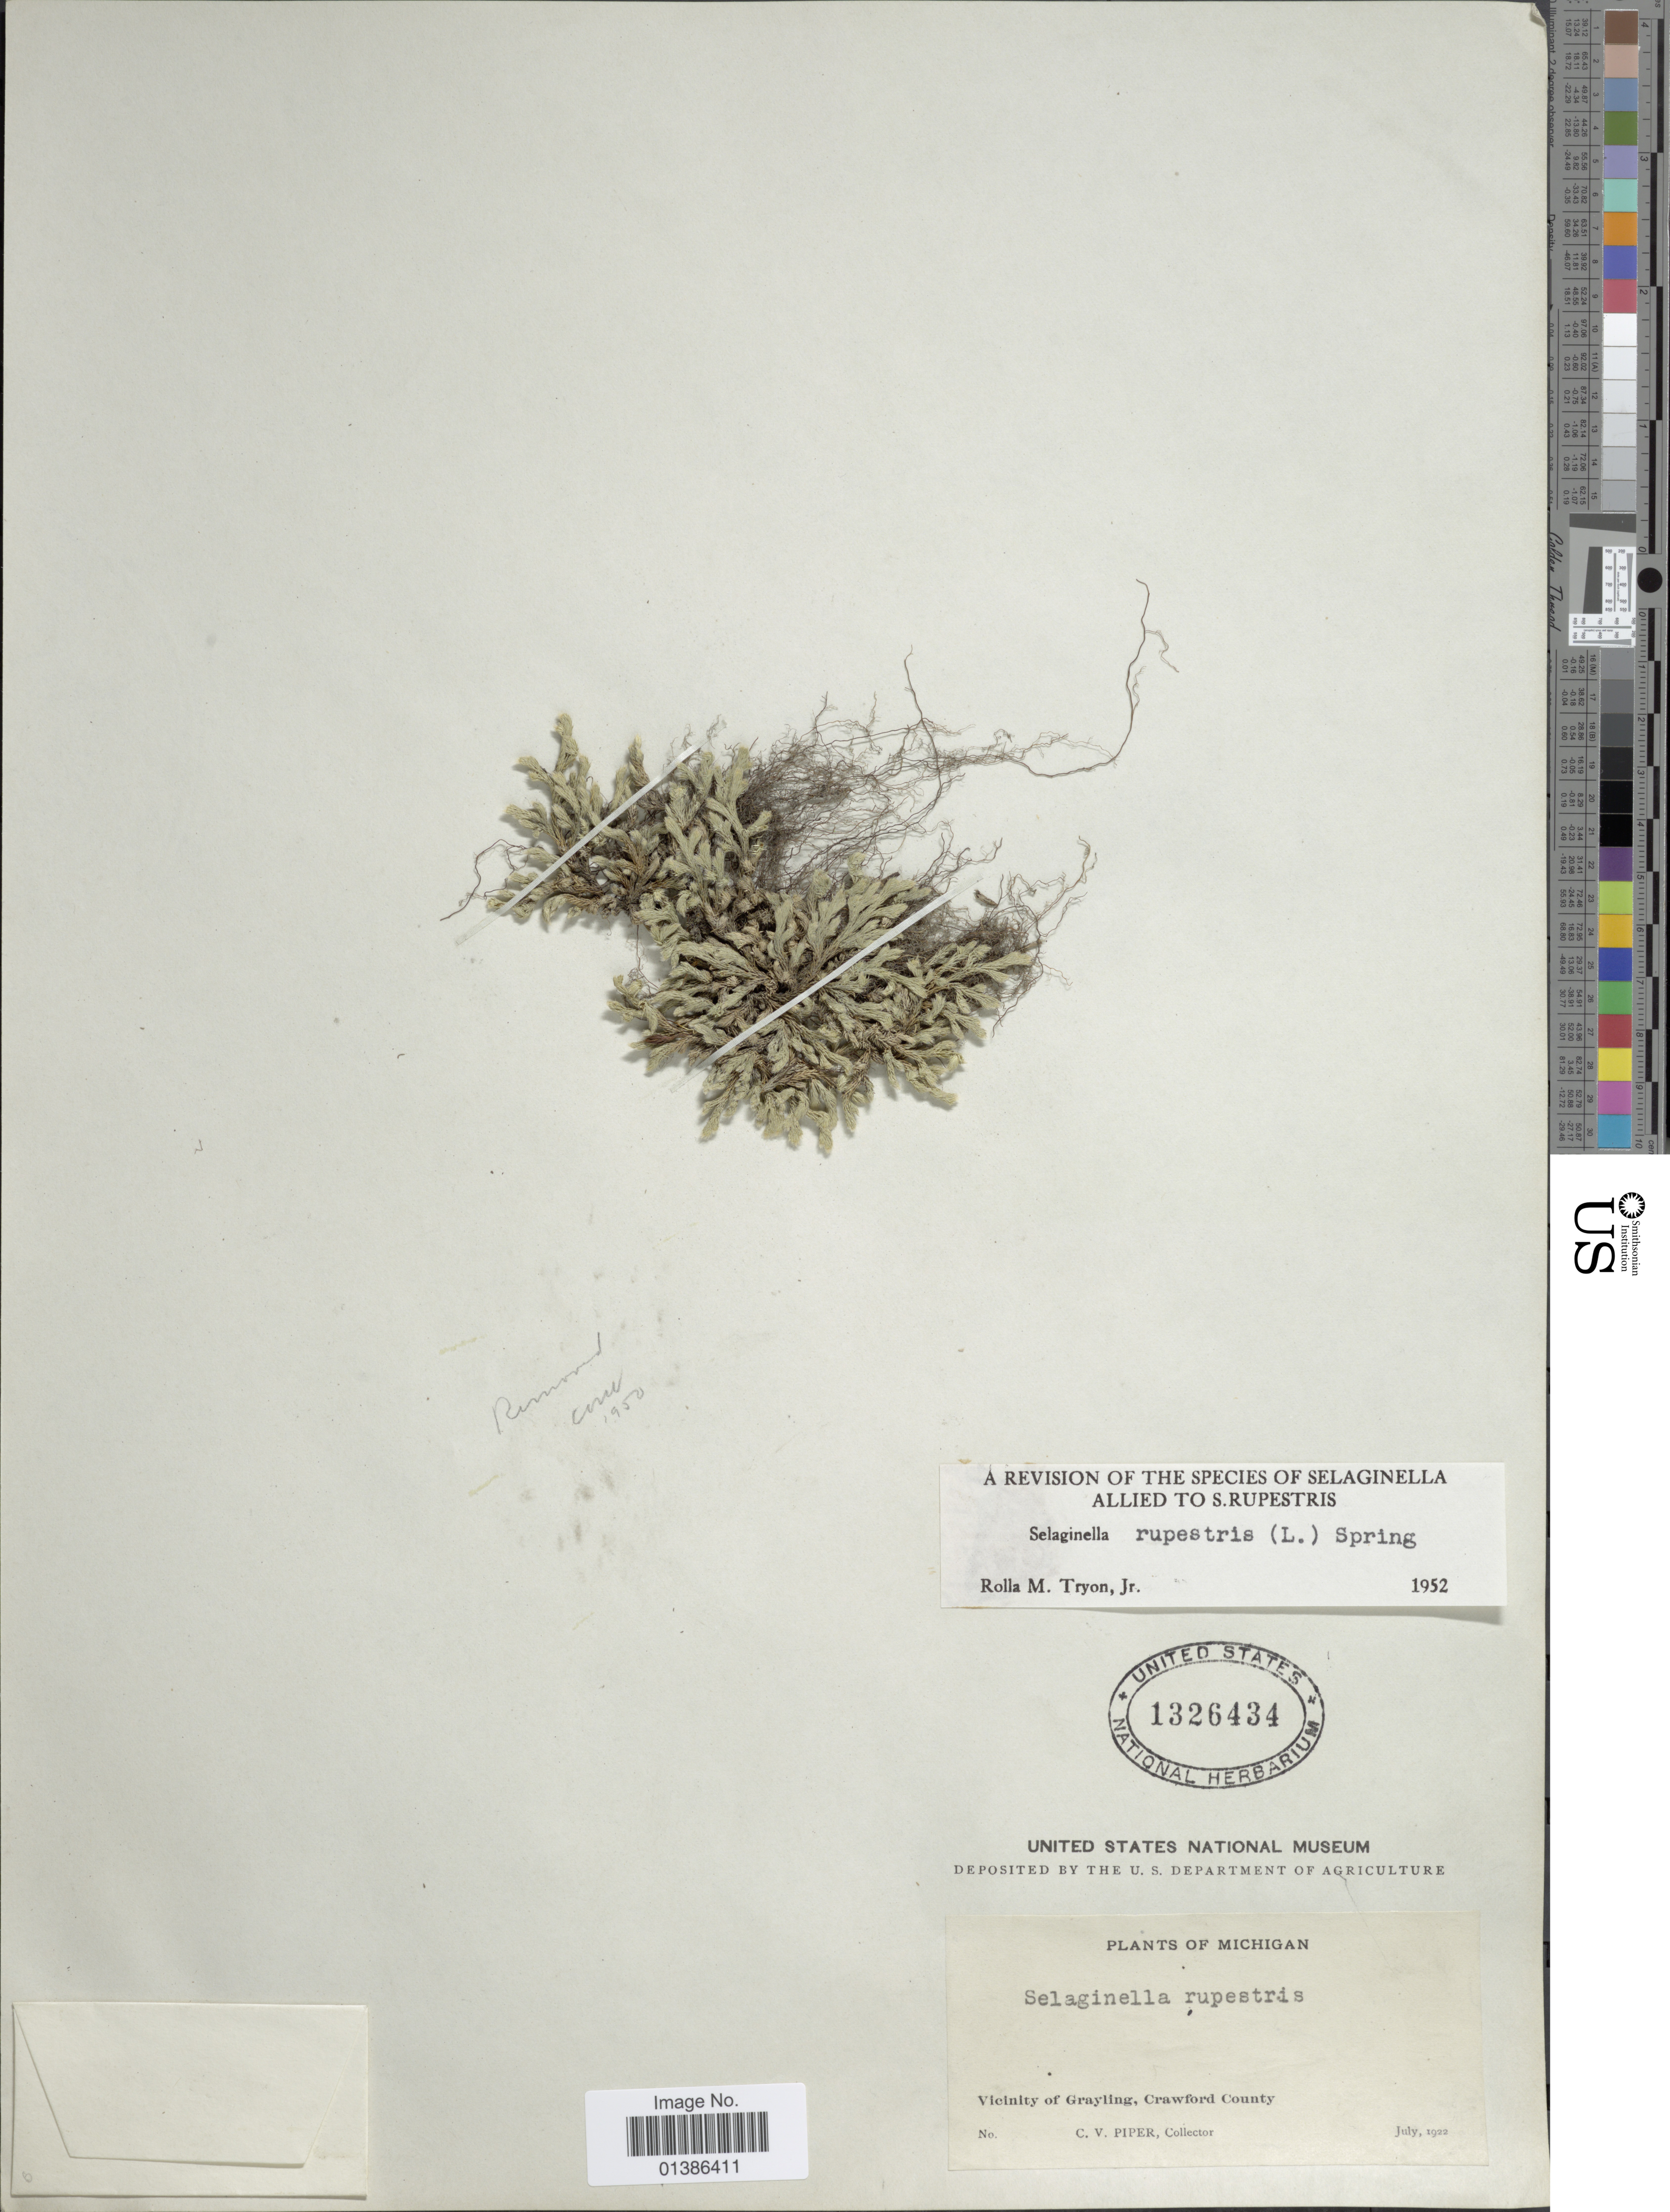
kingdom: Plantae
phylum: Tracheophyta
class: Lycopodiopsida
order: Selaginellales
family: Selaginellaceae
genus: Selaginella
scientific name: Selaginella rupestris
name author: (L.) Spring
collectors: C. V. Piper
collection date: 1922-07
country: United States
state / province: Michigan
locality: Vicinity of Grayling, Crawford County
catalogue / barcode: US 1326434